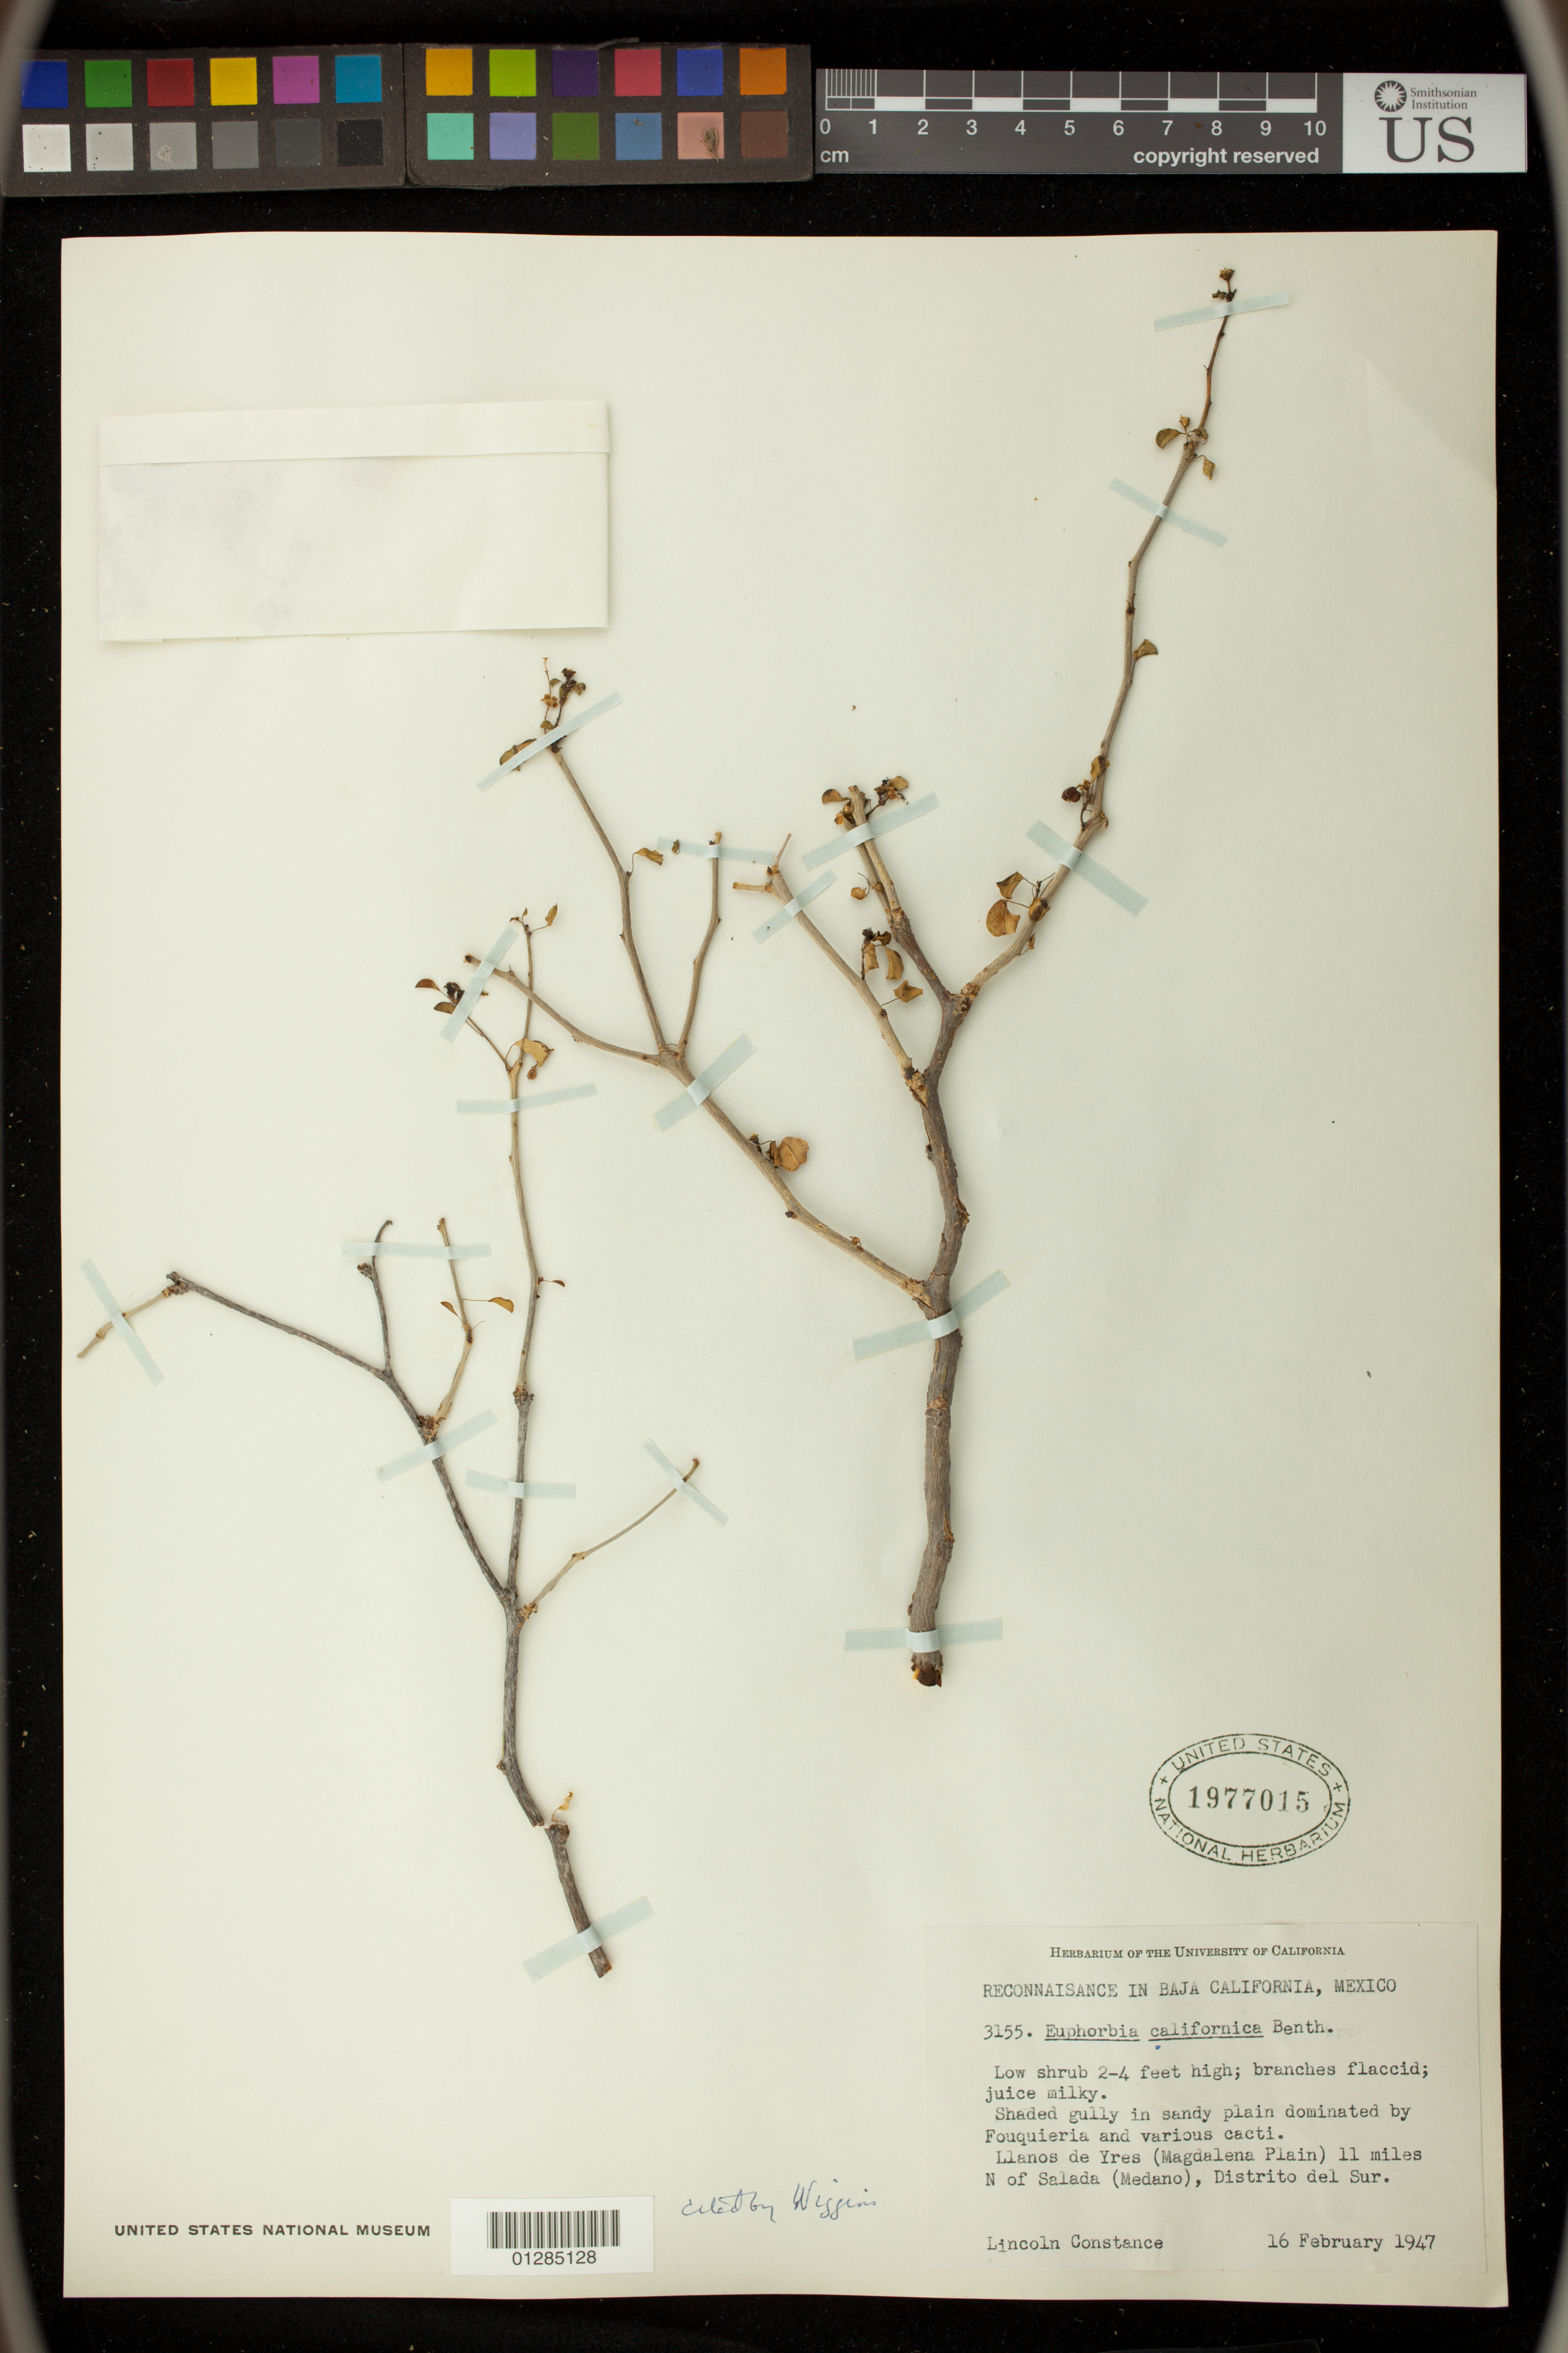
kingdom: Plantae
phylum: Tracheophyta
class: Magnoliopsida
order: Malpighiales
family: Euphorbiaceae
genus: Euphorbia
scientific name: Euphorbia californica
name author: Benth.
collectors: L. Constance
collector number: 3155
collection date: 1947-02-16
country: Mexico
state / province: Baja California Sur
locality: Llanos de Yres (Magdalena Plain) 11 miles N of Salada (Medano)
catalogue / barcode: US 1977015